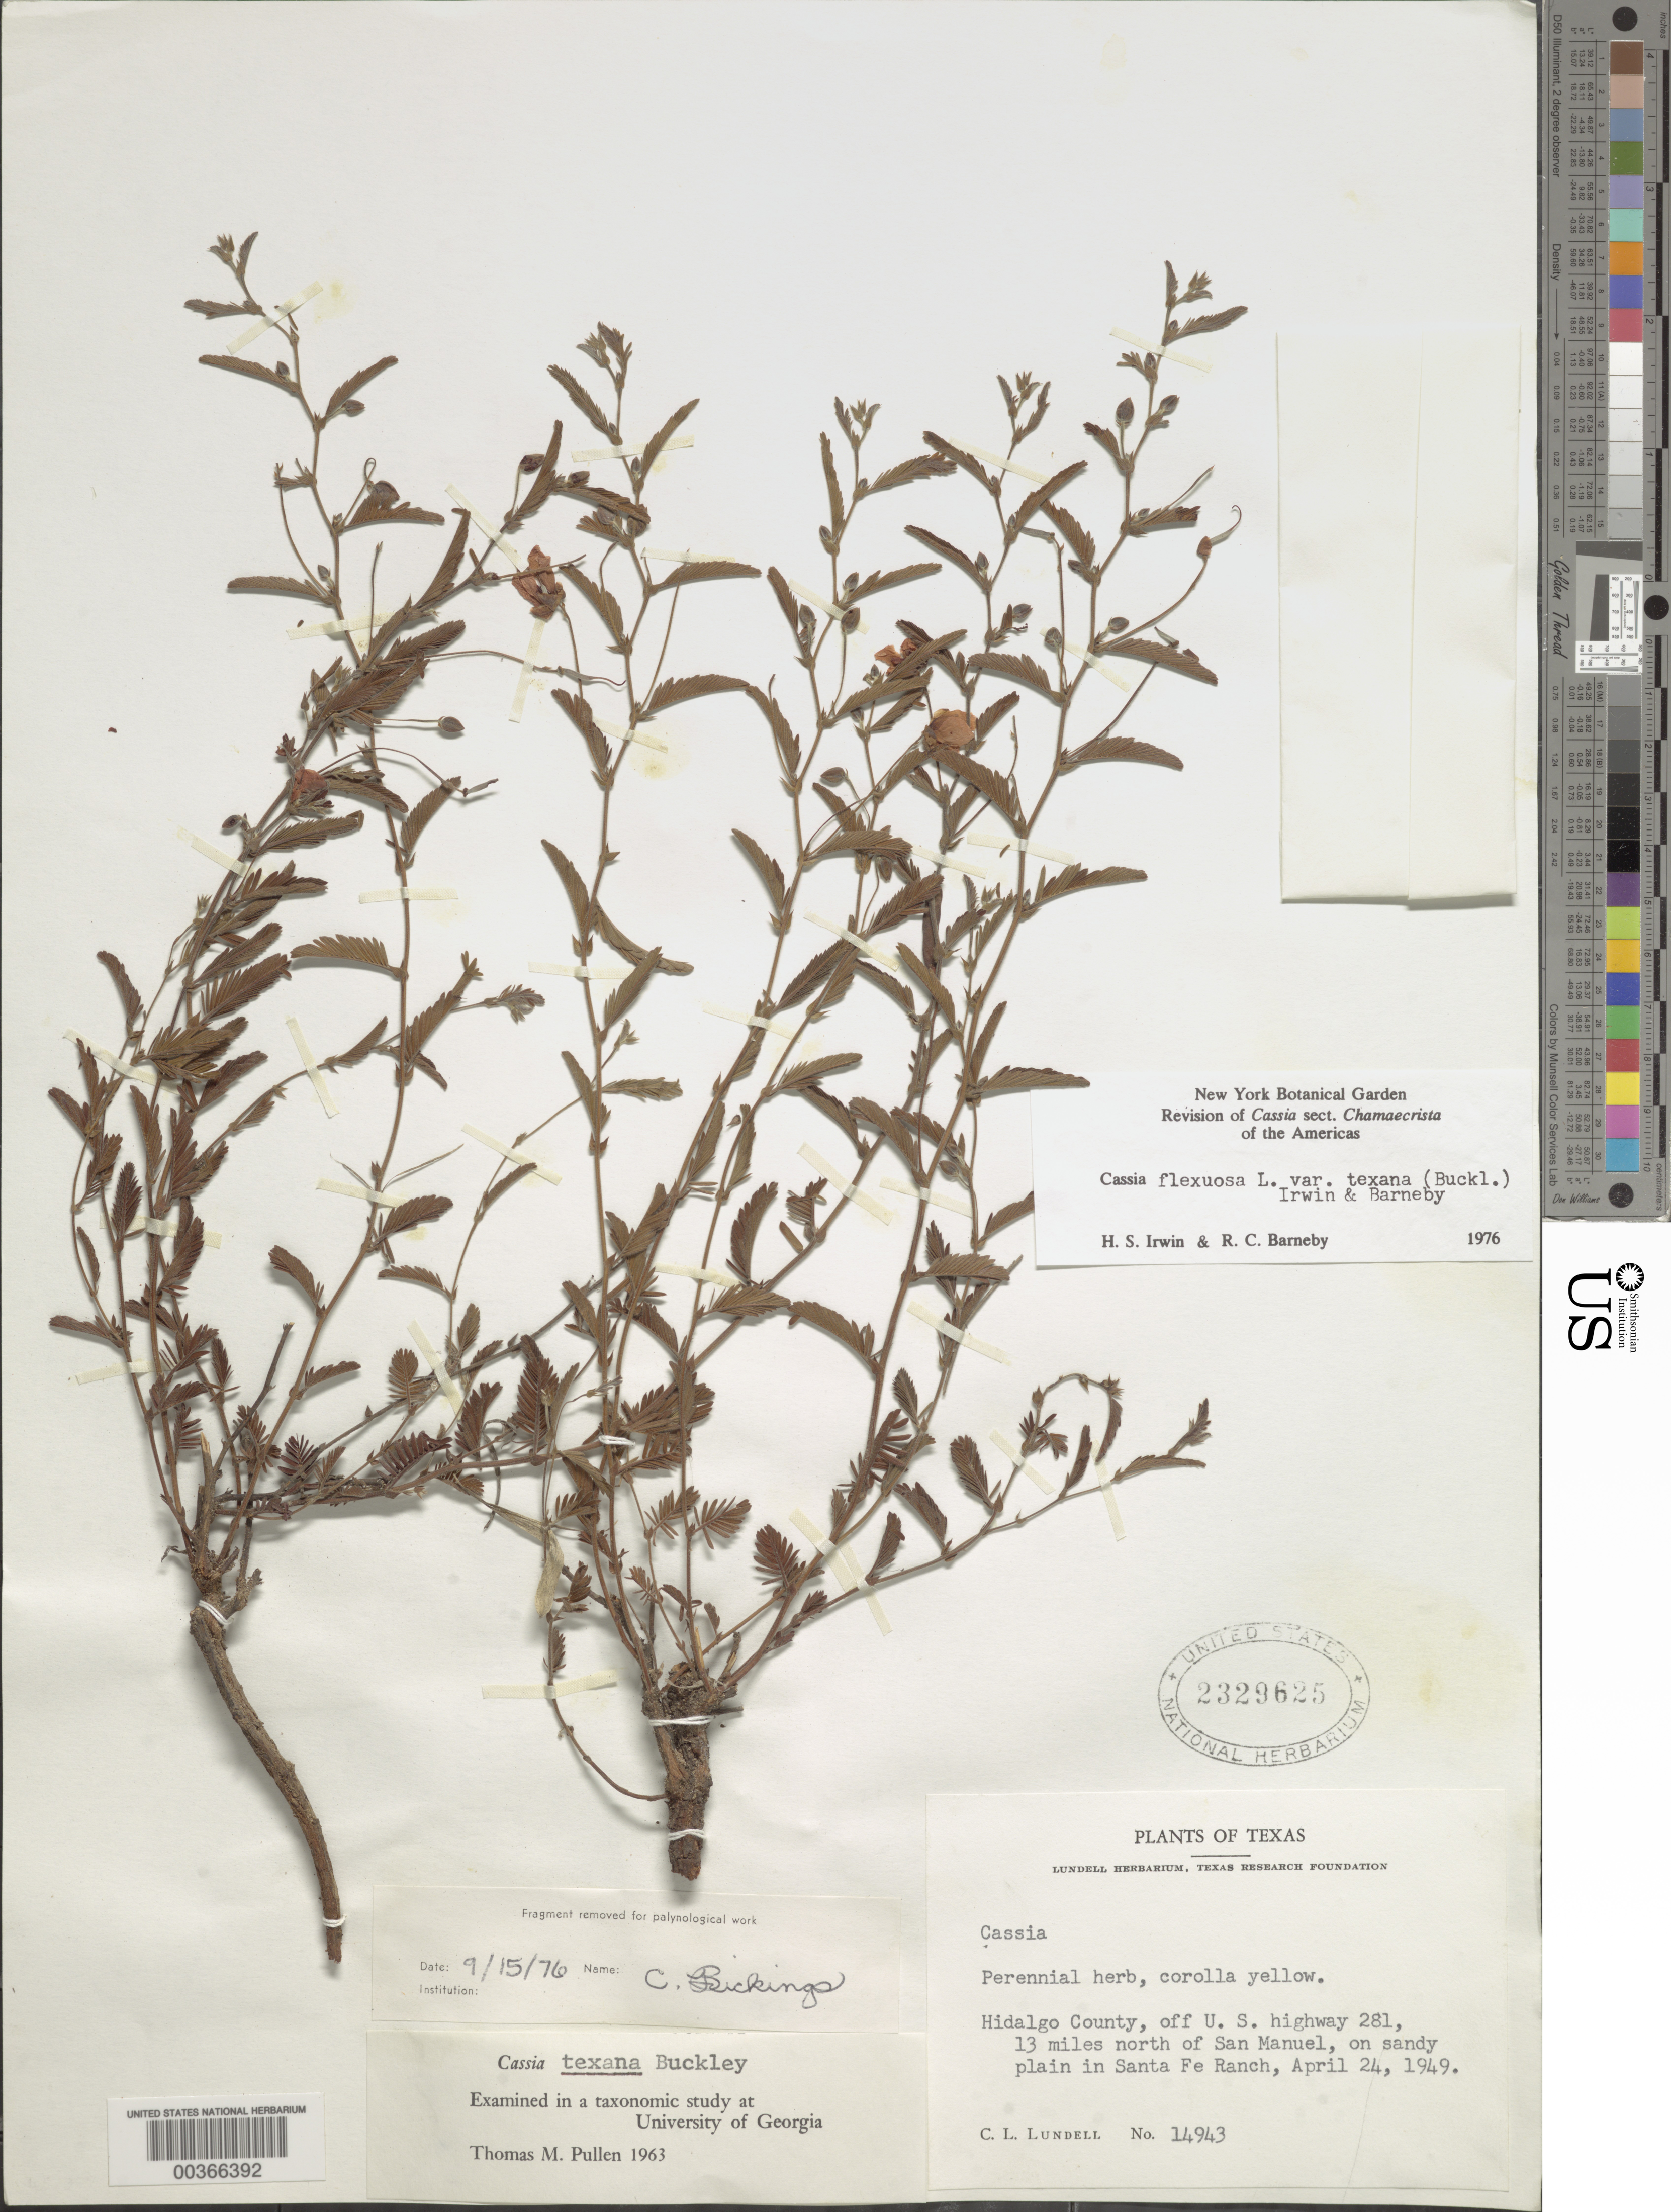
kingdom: Plantae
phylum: Tracheophyta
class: Magnoliopsida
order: Fabales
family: Fabaceae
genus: Chamaecrista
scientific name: Chamaecrista flexuosa var. texana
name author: (Buckley) H.S. Irwin & Barneby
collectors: C. L. Lundell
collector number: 14943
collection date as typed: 24 Apr 1949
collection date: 1949-04-24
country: United States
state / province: Texas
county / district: Hidalgo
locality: Off u.s. highway 281, 13 mi n of san manuel, in santa fe ranch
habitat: Sandy plain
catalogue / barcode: US 2329625